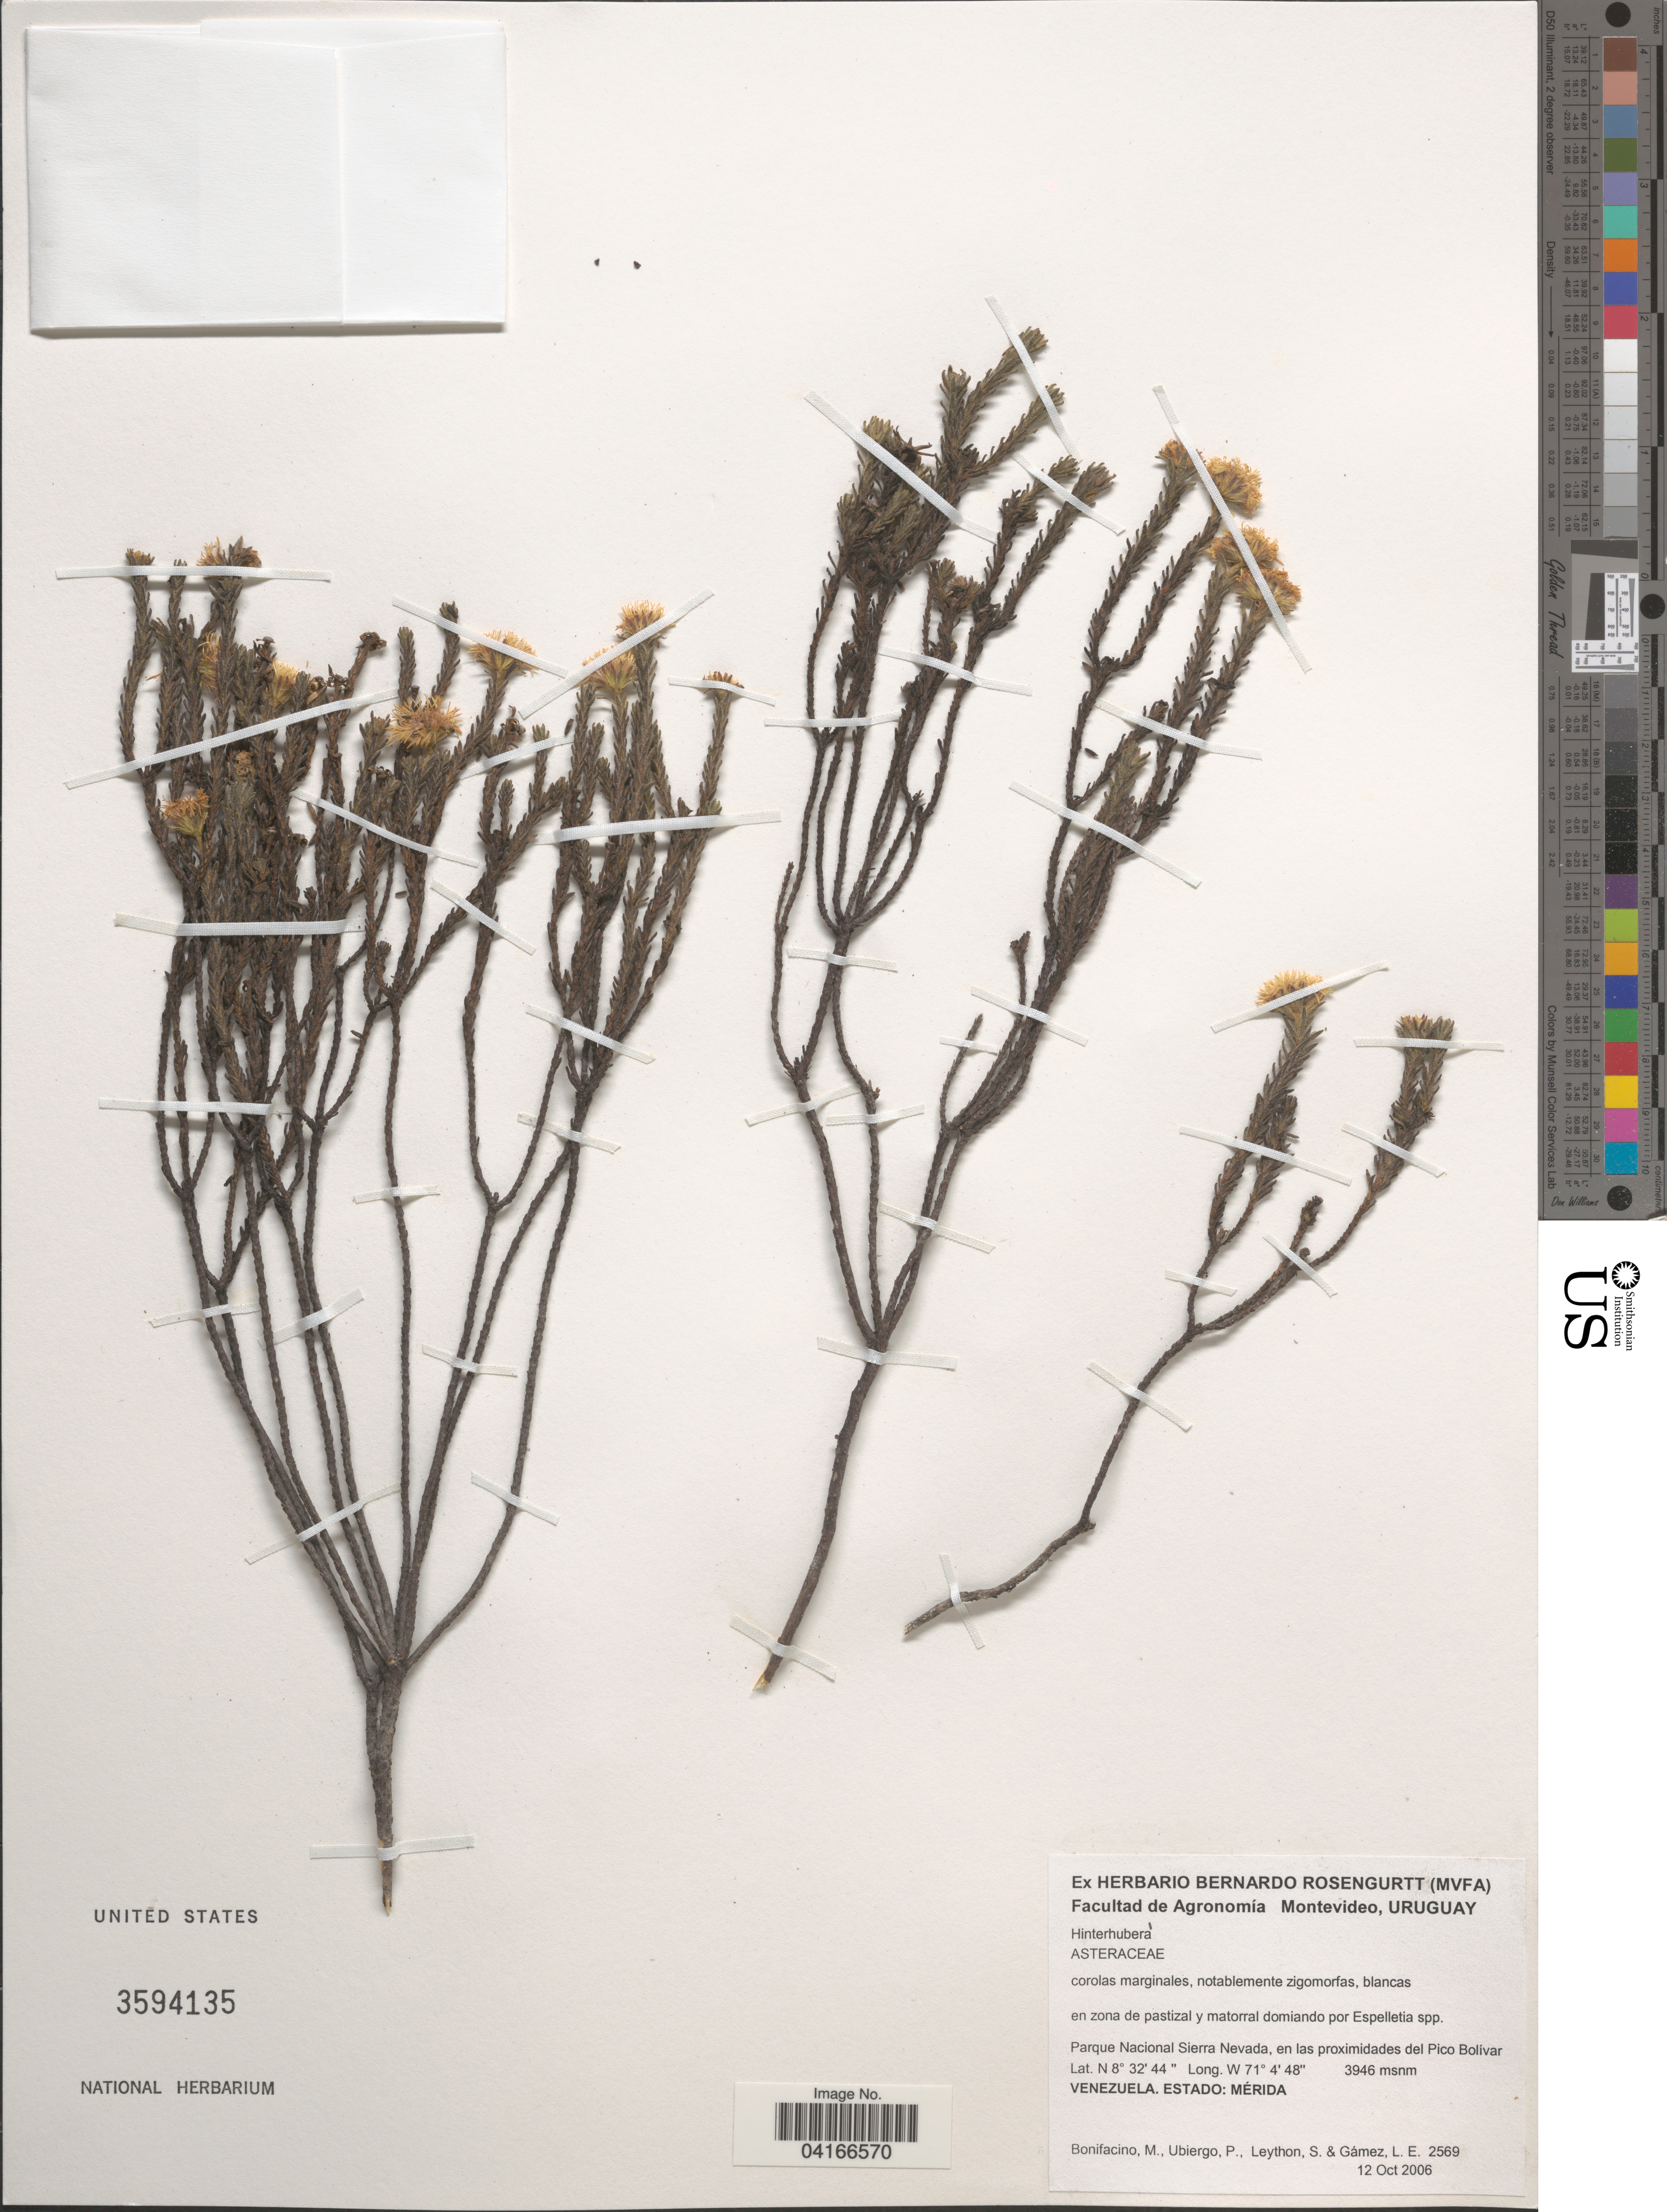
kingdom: Plantae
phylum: Tracheophyta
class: Magnoliopsida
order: Asterales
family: Asteraceae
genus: Hinterhubera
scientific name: Hinterhubera sp.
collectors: M. Bonifacino, P. Ubiergo, S. Leython & L. Gamez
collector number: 2569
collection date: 2006-10-12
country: Venezuela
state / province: Merida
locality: Parque Nacional Sierra Nevada, en las proximidades del Pico Bolivar.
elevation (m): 3946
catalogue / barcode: US 3594135